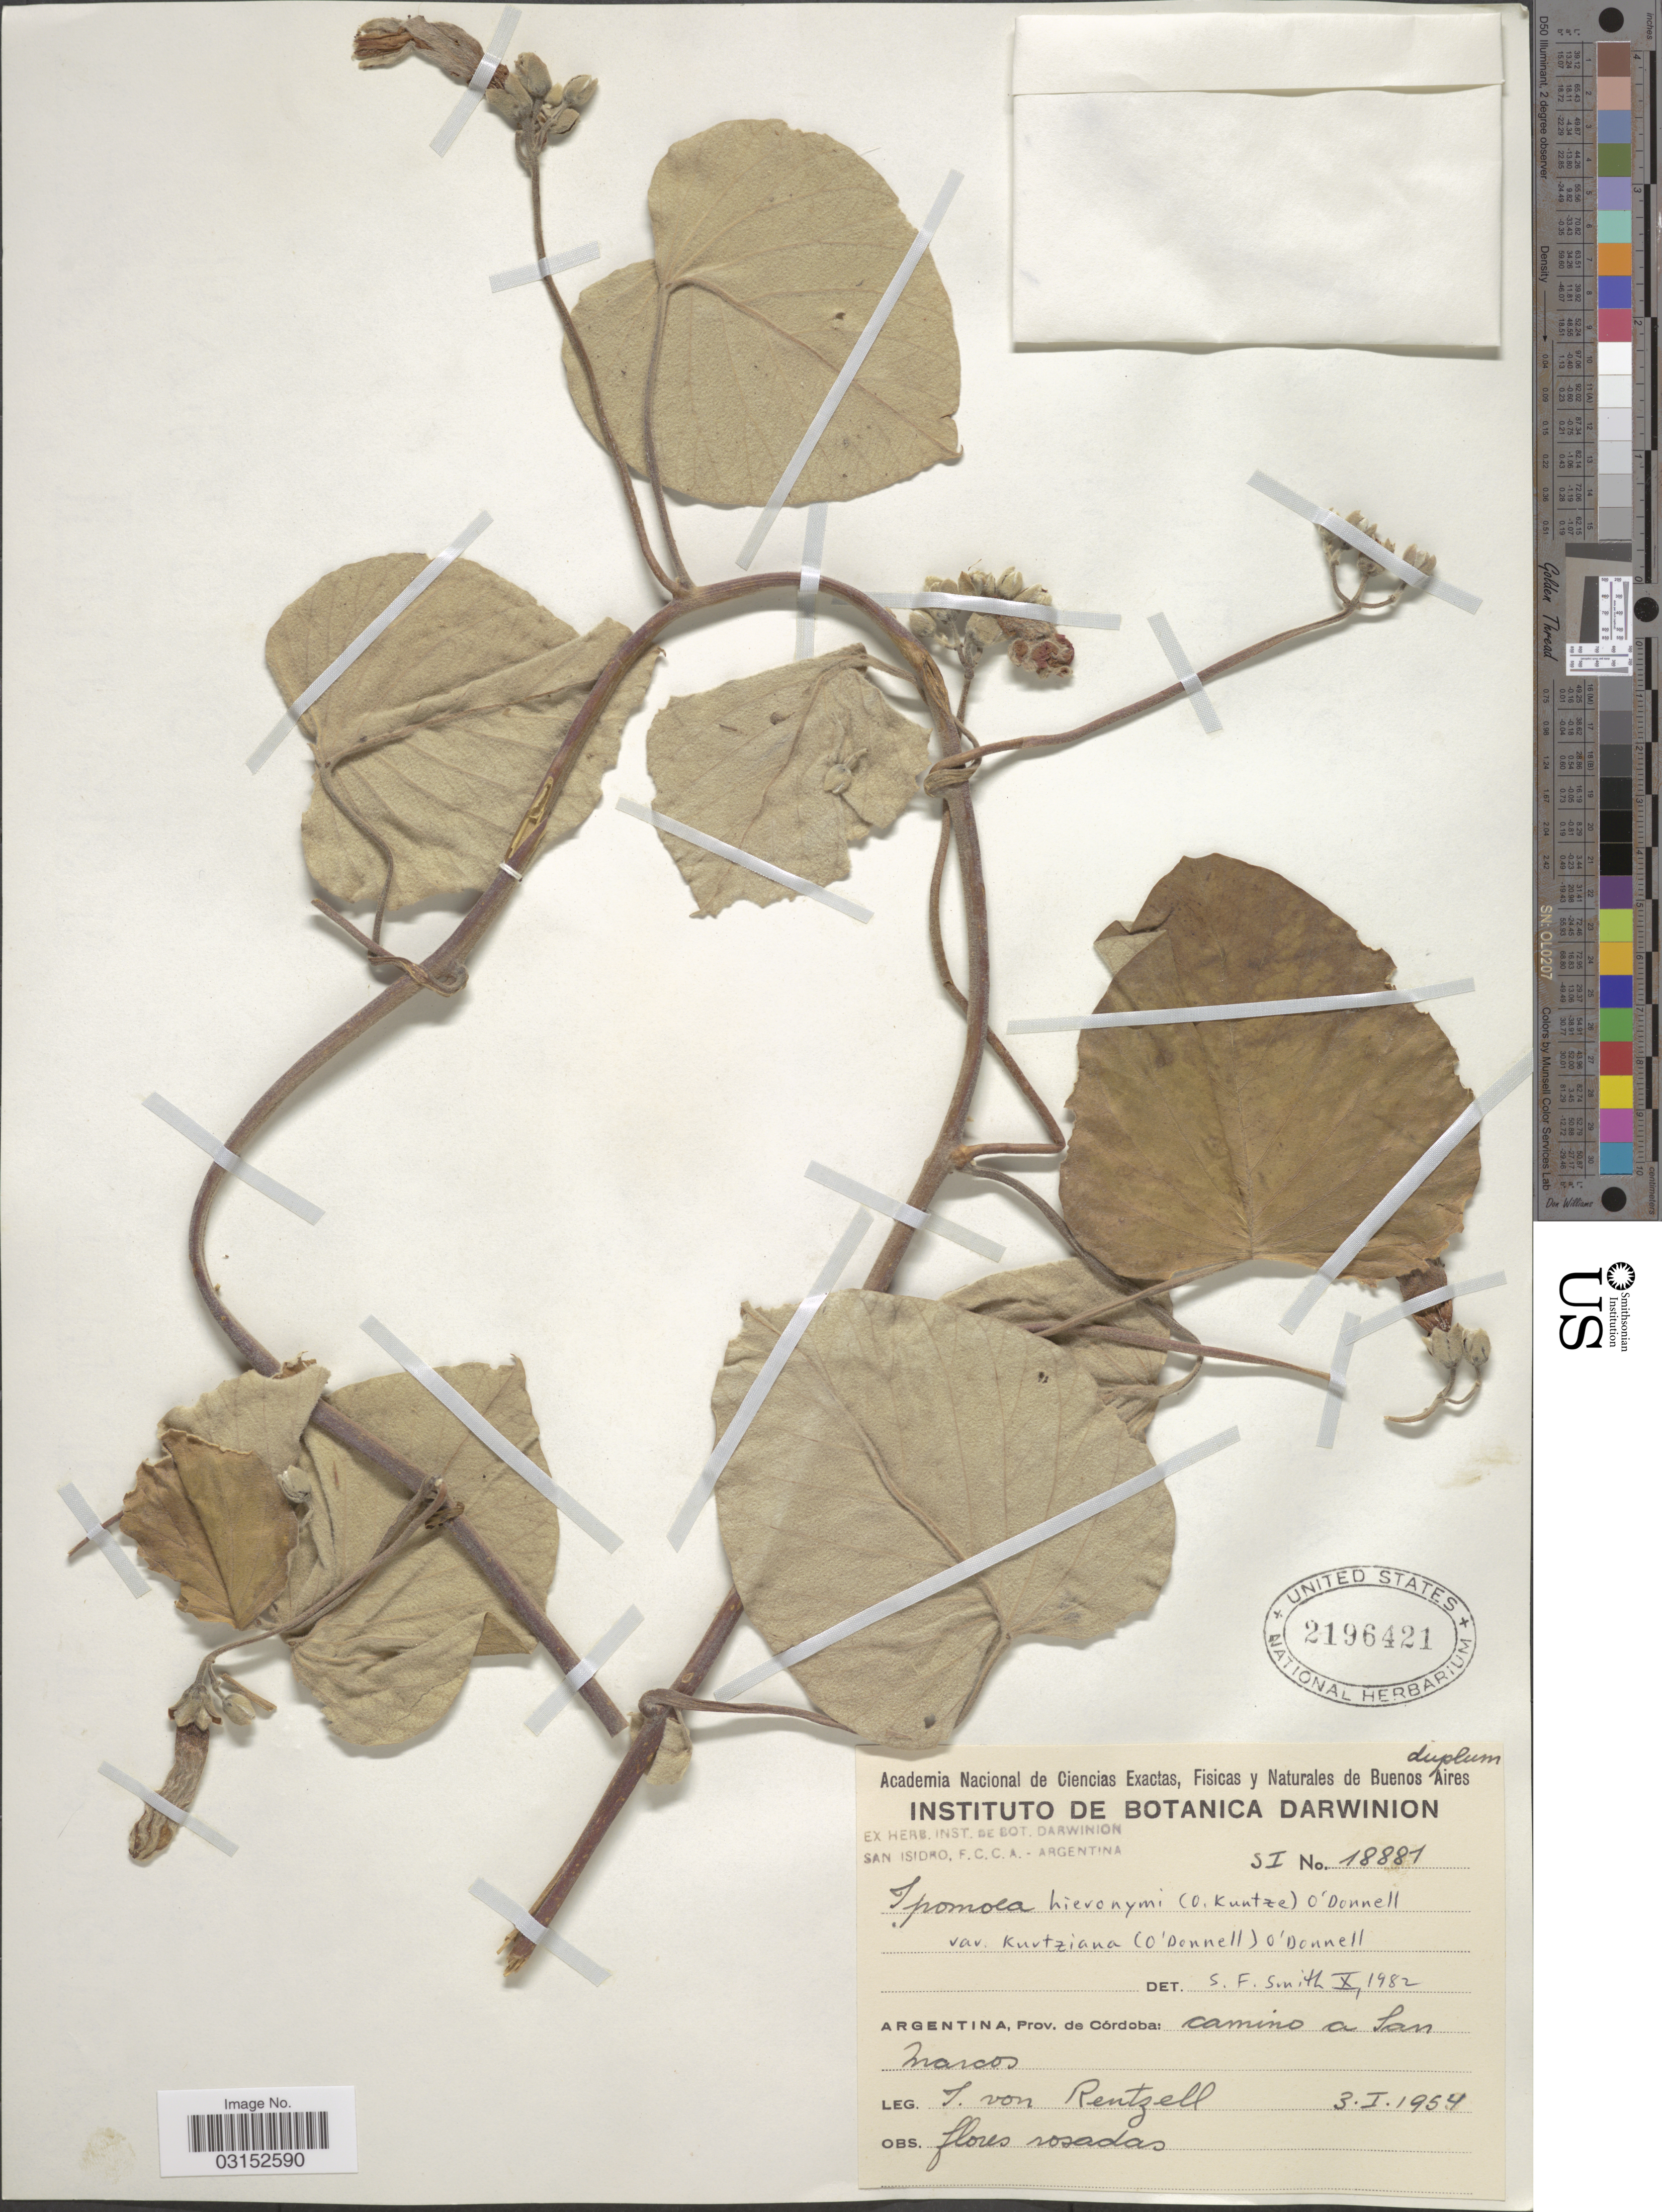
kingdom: Plantae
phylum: Tracheophyta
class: Magnoliopsida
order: Solanales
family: Convolvulaceae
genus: Ipomoea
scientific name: Ipomoea hieronymi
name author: (Kuntze) O'Donell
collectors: I. von Rentzell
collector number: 18881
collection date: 1954-01-03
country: Colombia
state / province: Córdoba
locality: Camino a San Marcos.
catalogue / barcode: US 2196421